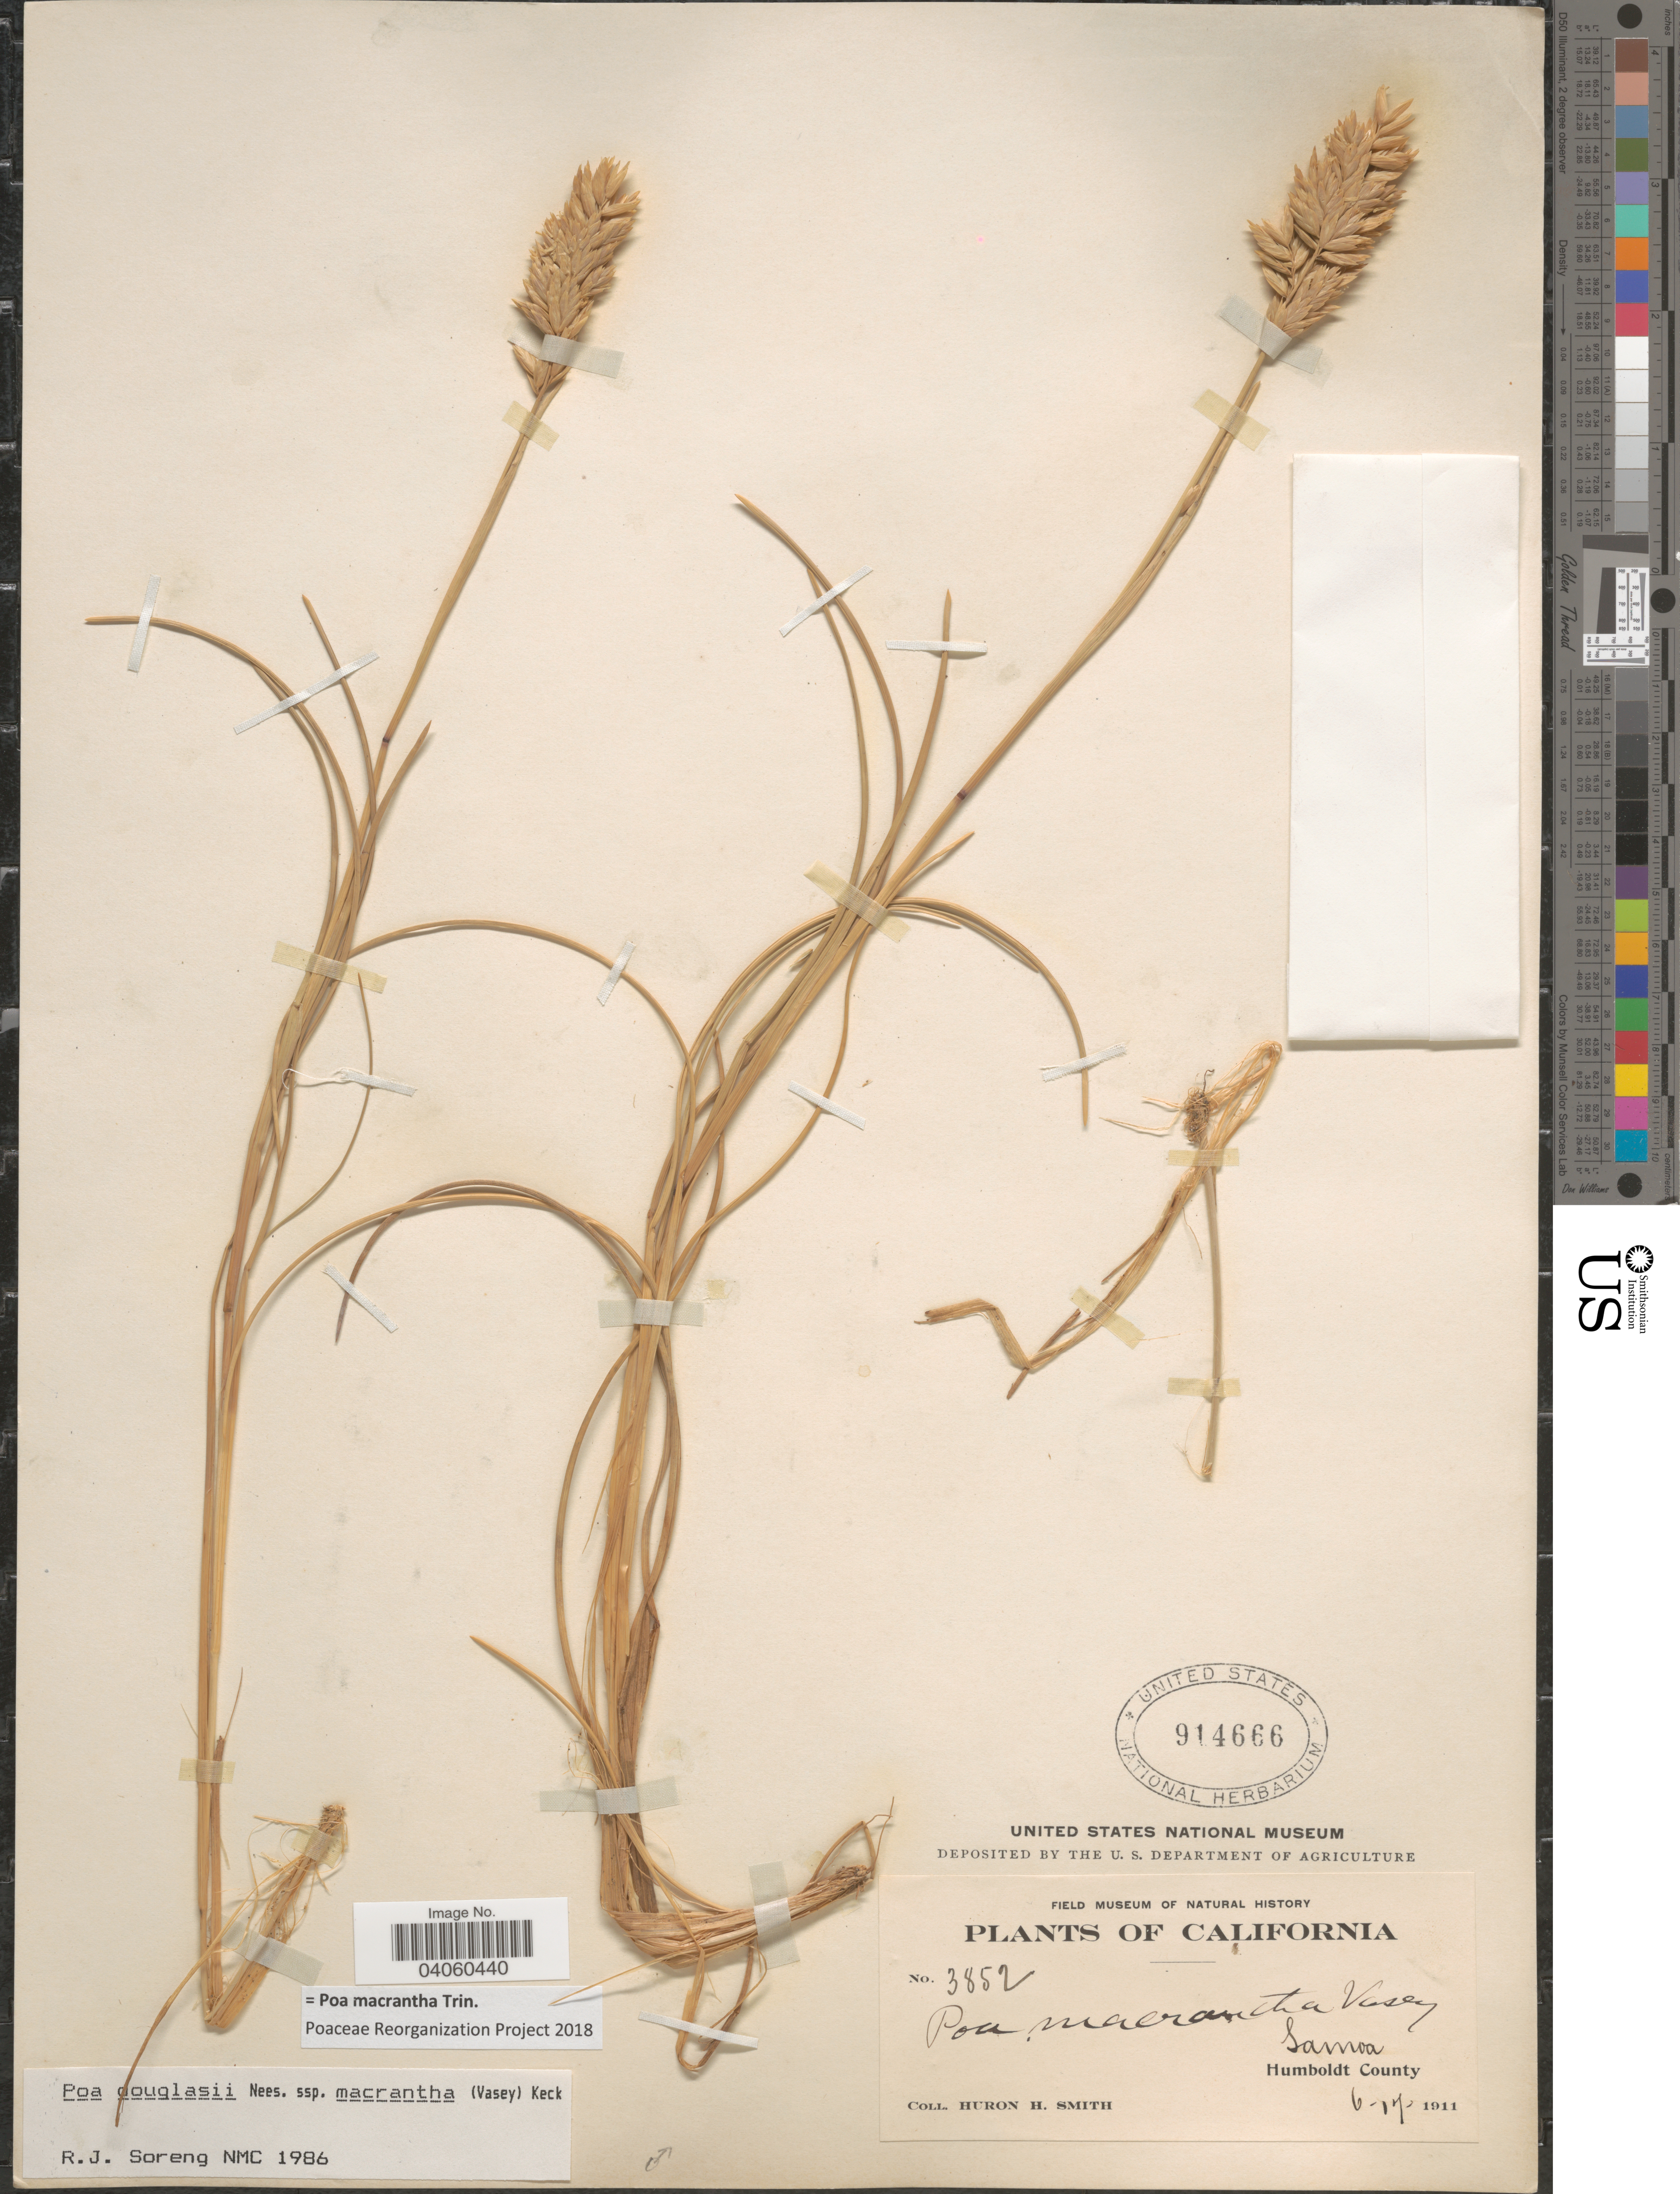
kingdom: Plantae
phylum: Tracheophyta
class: Liliopsida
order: Poales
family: Poaceae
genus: Poa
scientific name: Poa macrantha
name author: Vasey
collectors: Huron H. Smith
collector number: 3852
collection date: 1911-06-17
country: United States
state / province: California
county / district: Humboldt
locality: Samoa. Humboldt County.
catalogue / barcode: US 914666